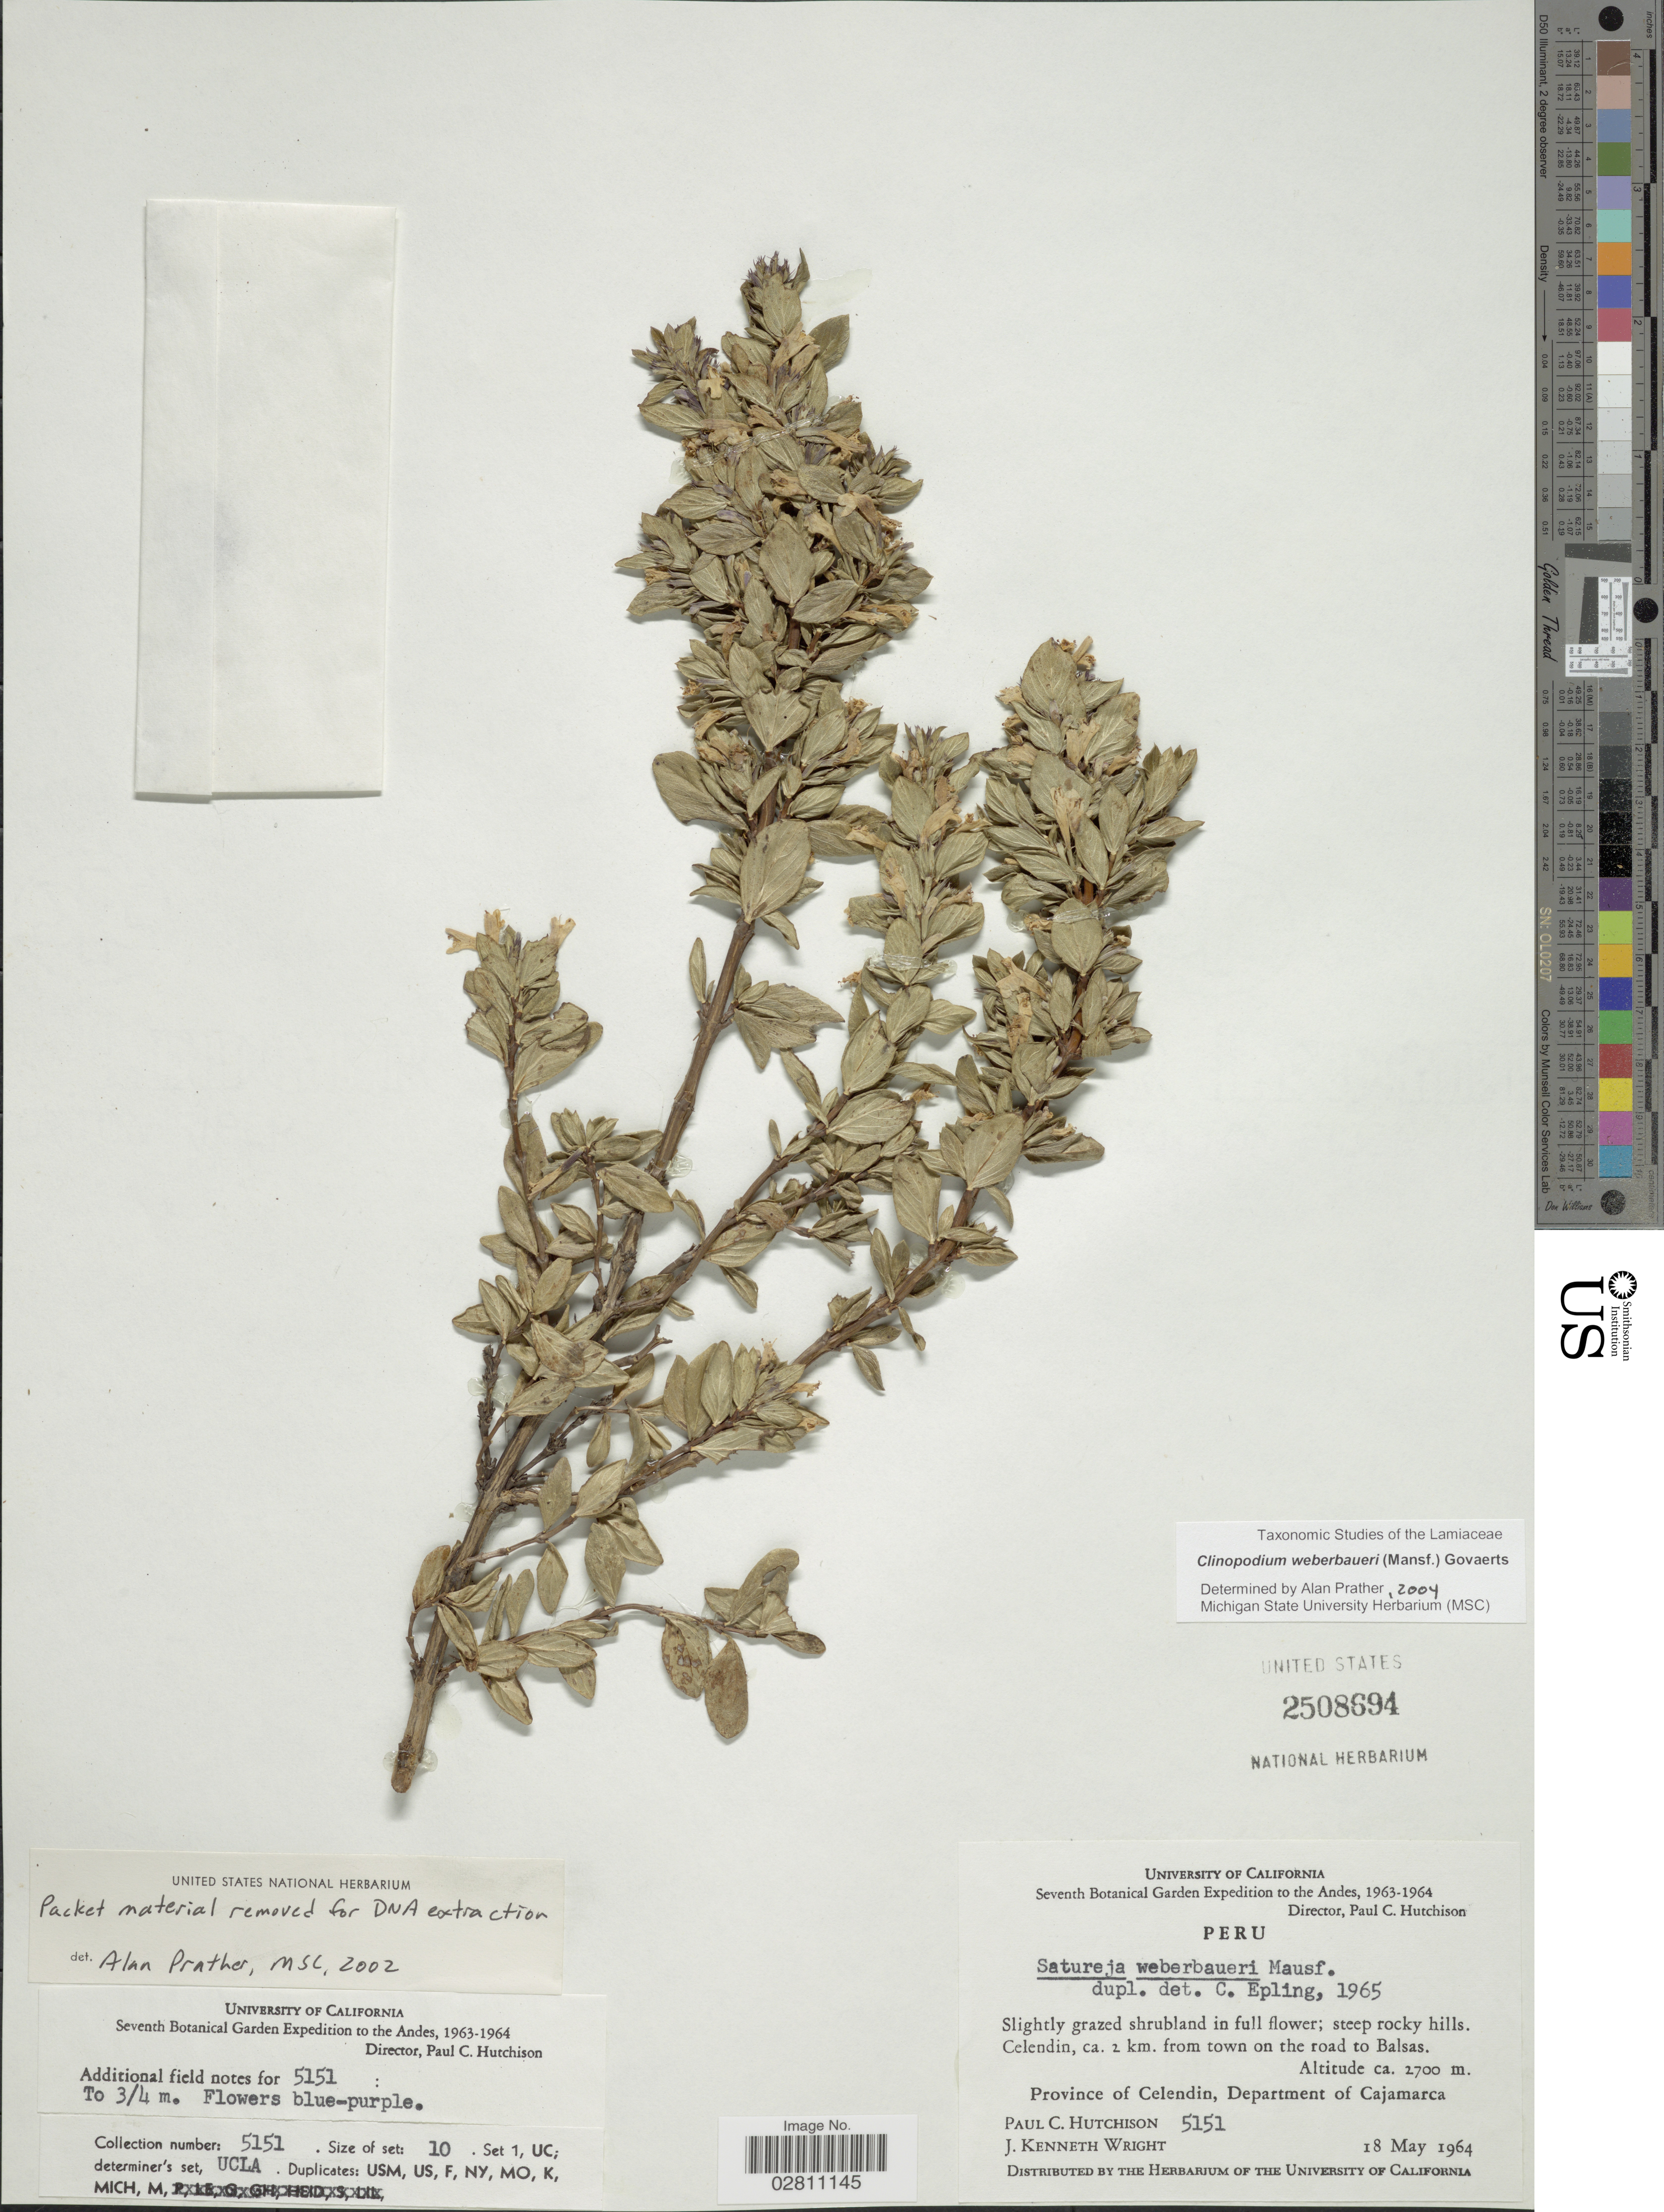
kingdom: Plantae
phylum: Tracheophyta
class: Magnoliopsida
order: Lamiales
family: Lamiaceae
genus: Clinopodium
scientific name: Clinopodium weberbaueri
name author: (Mansf.) Govaerts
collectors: P. C. Hutchison & J. K. Wright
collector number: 5151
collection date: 1964-05-18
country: Peru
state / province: Cajamarca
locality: Andes. Celendin, ca. 2 km. from town on the road to Balsas. Province of Celendin, Department of Cajamarca.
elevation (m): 2700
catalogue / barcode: US 2508694